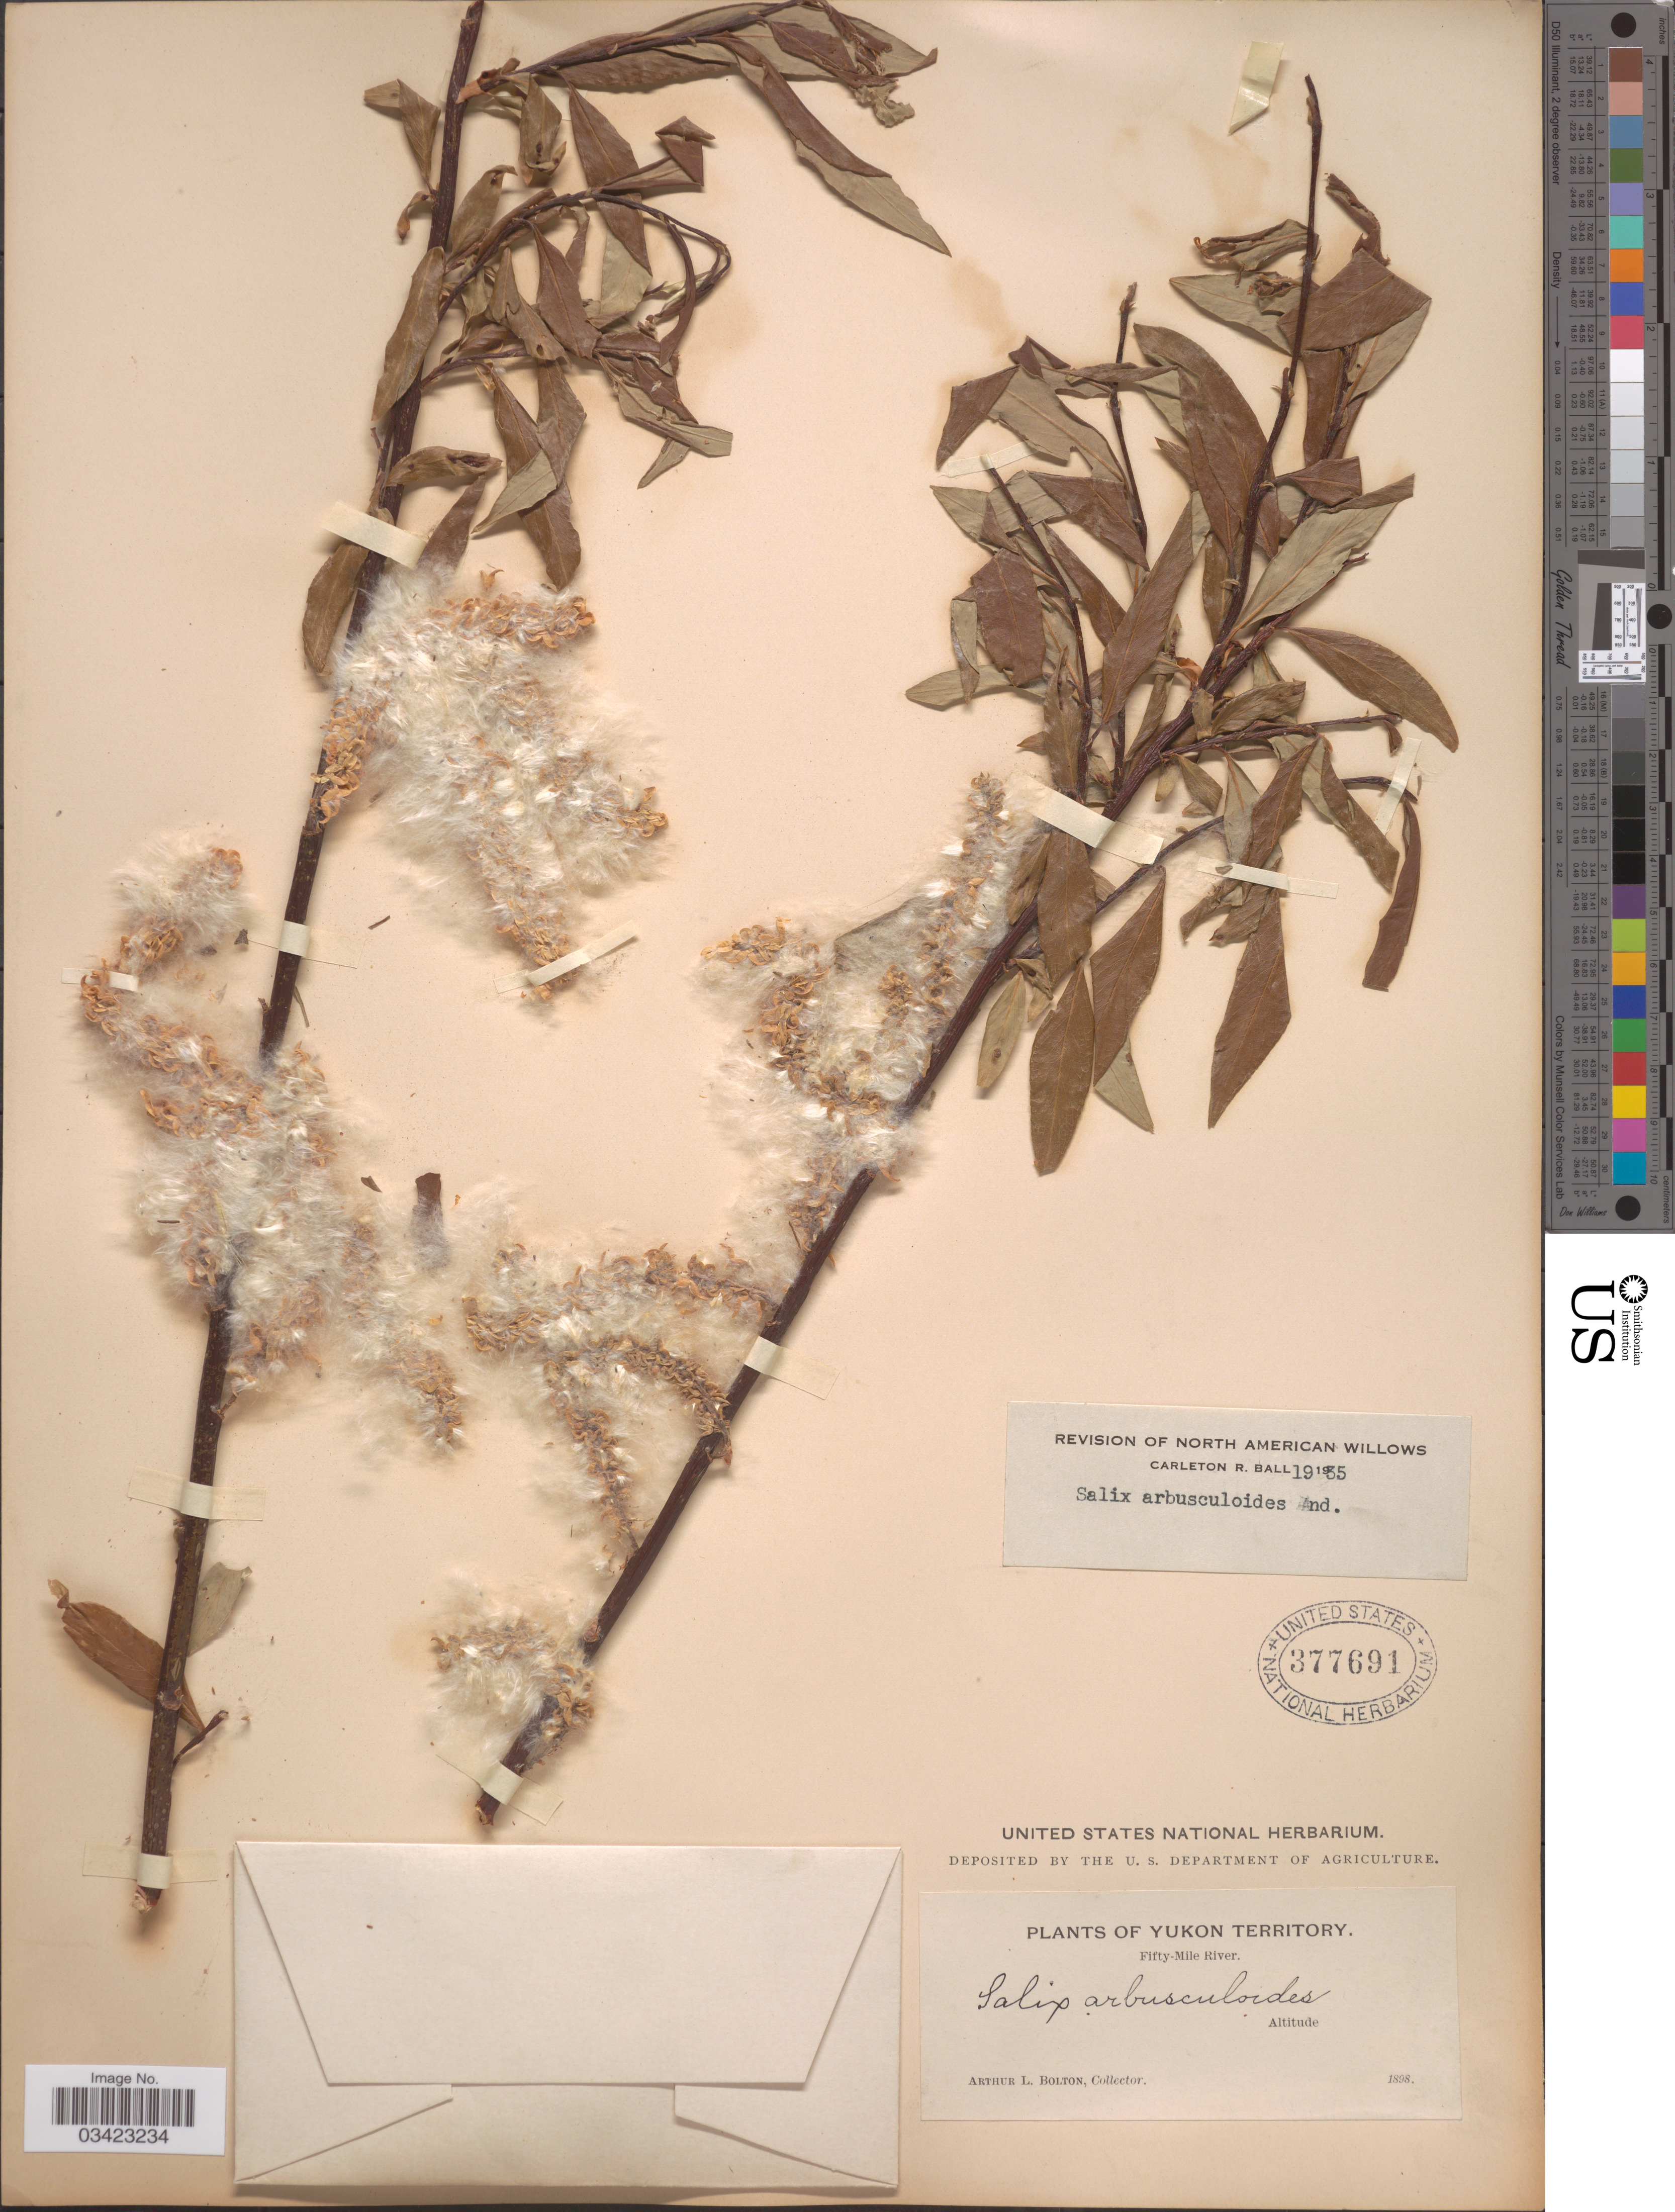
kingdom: Plantae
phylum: Tracheophyta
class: Magnoliopsida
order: Malpighiales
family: Salicaceae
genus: Salix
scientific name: Salix arbusculoides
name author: Andersson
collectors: A. Bolton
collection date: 1898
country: Canada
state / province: Yukon Territory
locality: Fifty-Mile River.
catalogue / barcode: US 377691